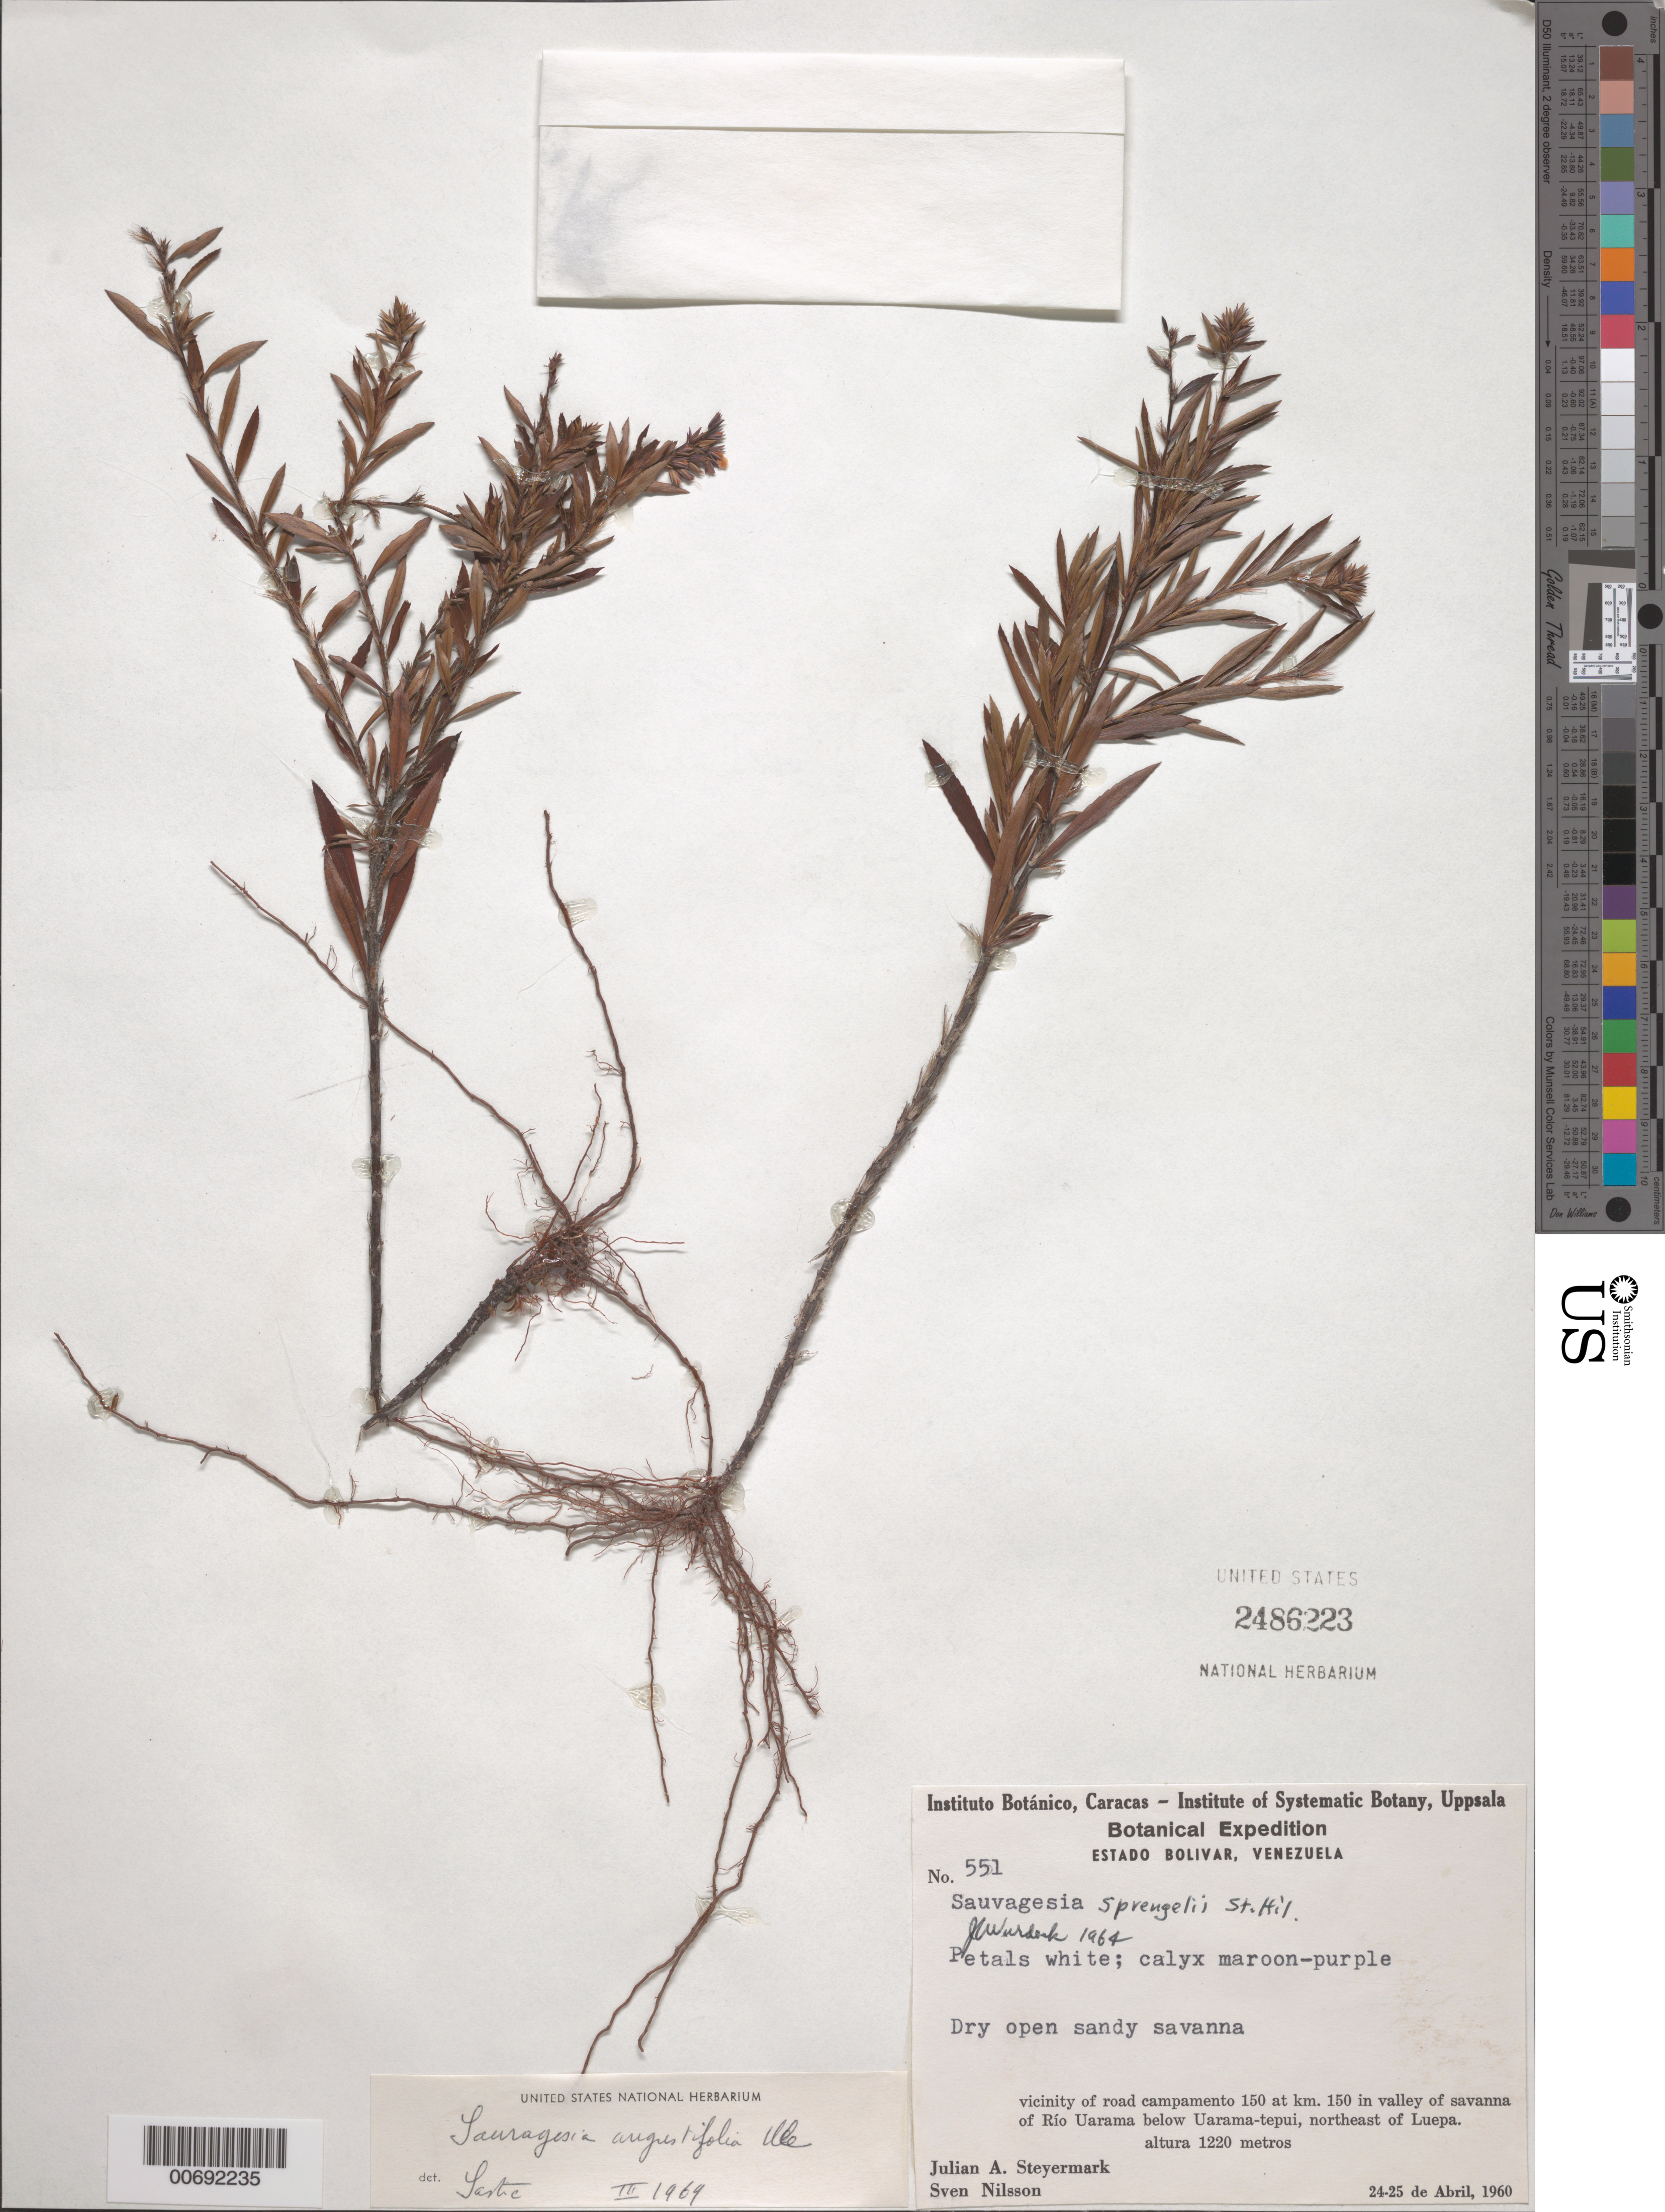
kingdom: Plantae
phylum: Tracheophyta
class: Magnoliopsida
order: Malpighiales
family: Ochnaceae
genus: Sauvagesia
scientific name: Sauvagesia angustifolia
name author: Ule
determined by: Sastre, C. H. L.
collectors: J. Steyermark & S. Nilsson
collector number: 60 551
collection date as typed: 24-Apr-60 to 25-Apr-60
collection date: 1960-04-24/1960-04-25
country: Venezuela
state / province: Bolívar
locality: Río Uarama, below Uarama-tepuí, NE of Luepa, vic. of road campamento 150 at km 150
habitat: Dry open sandy savanna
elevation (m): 1220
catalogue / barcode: US 2486223